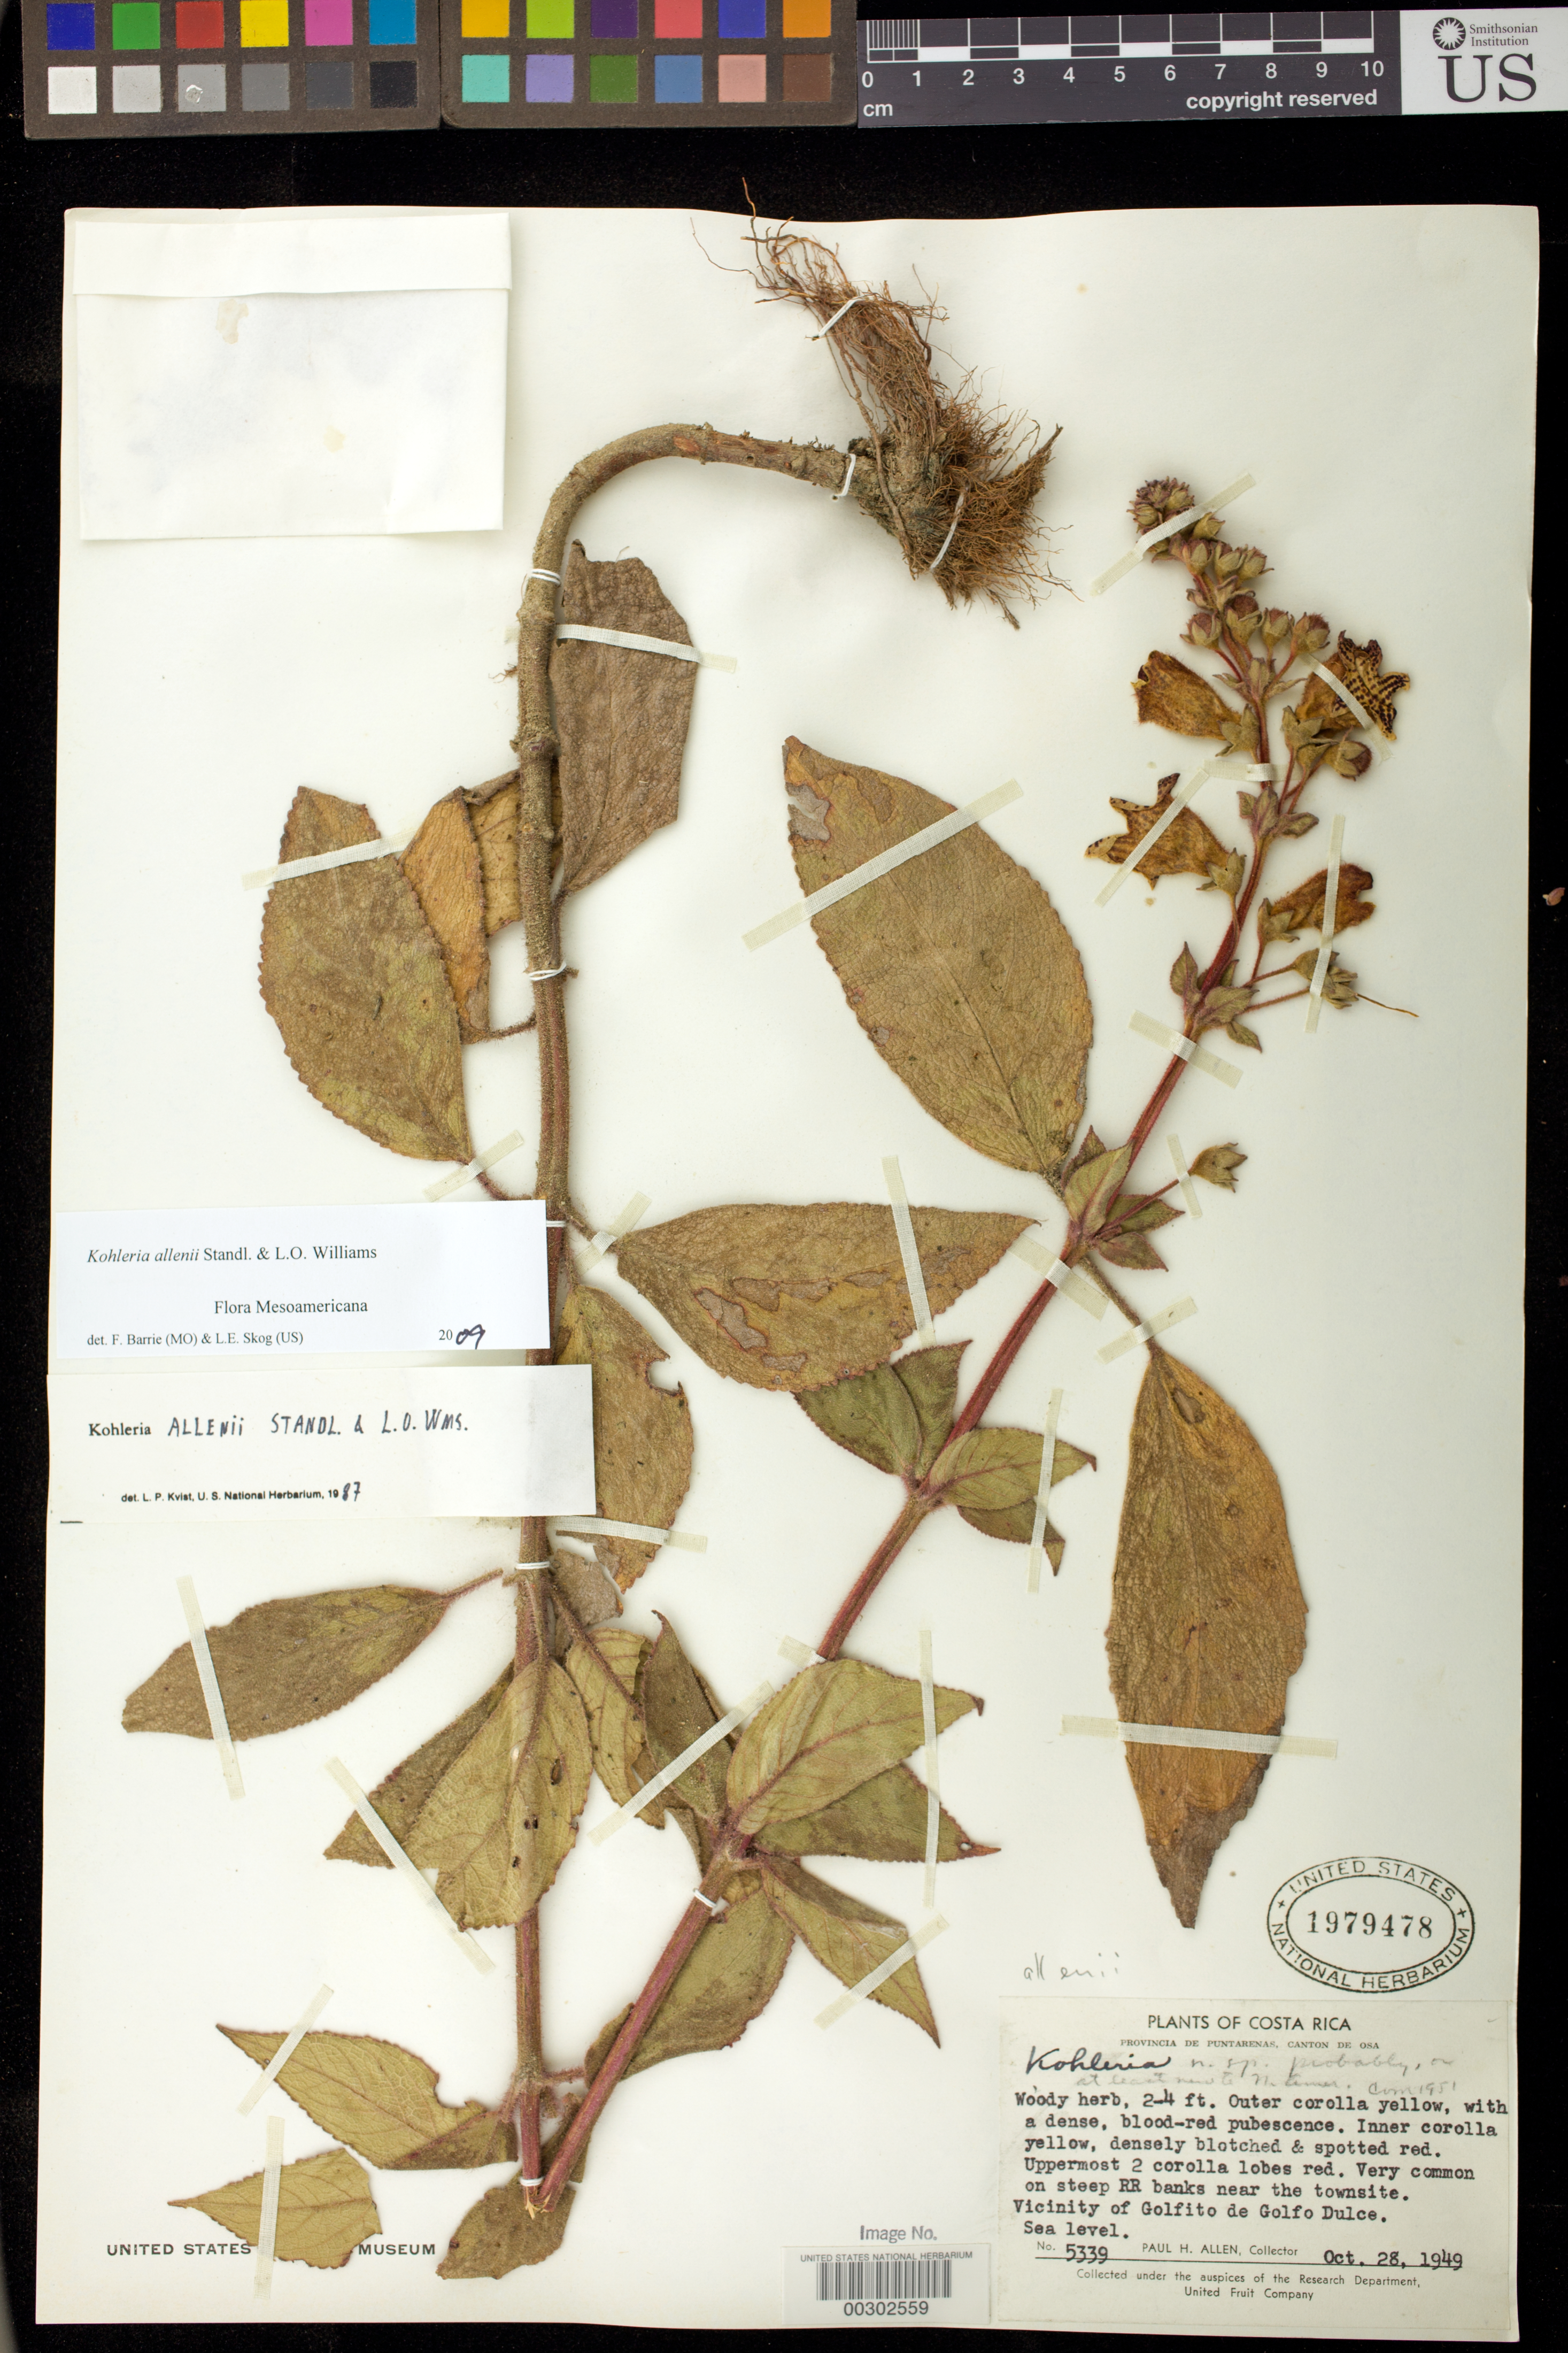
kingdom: Plantae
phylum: Tracheophyta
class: Magnoliopsida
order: Lamiales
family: Gesneriaceae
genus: Kohleria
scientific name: Kohleria allenii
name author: Standl. & L.O. Williams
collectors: P. H. Allen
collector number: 5339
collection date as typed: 28 Oct 1949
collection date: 1949-10-28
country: Costa Rica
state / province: Puntarenas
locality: Canton de Osa, vicinity of Golfito de Golfo Dulce, near the townsite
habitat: On steep rr banks, sea level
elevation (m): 0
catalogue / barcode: US 1979478